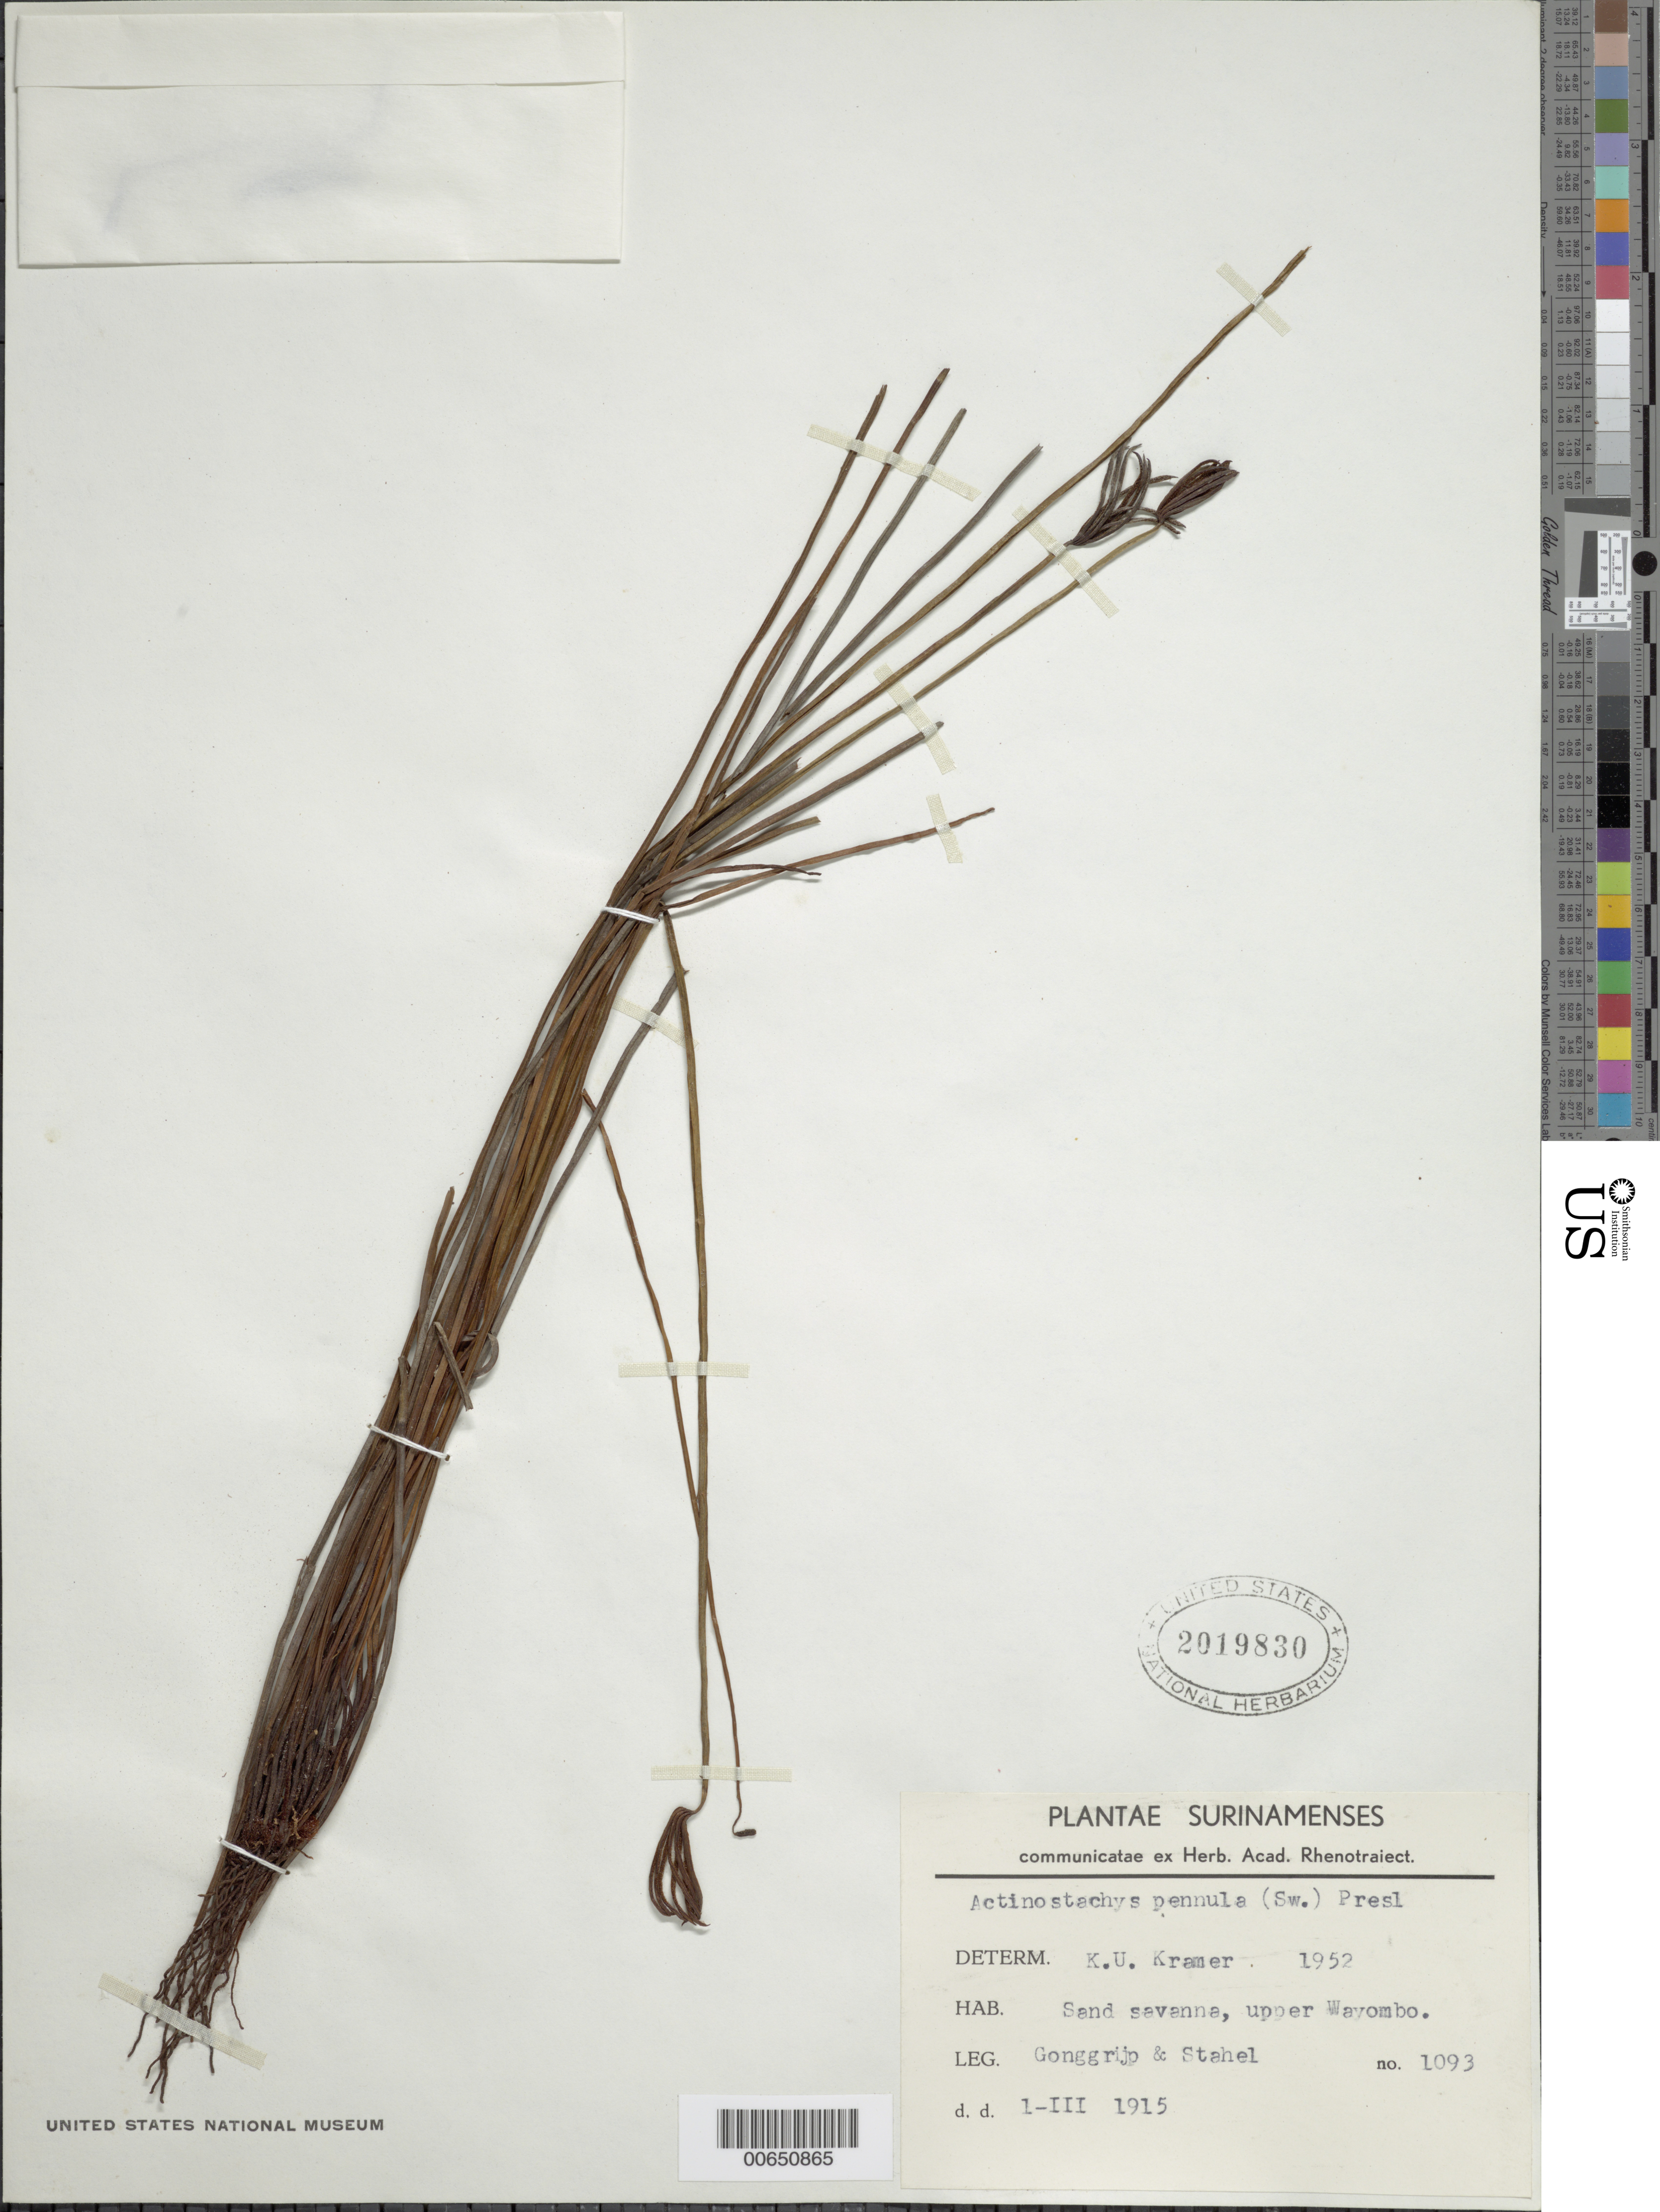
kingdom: Plantae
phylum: Tracheophyta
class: Polypodiopsida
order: Schizaeales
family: Schizaeaceae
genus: Actinostachys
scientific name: Actinostachys pennula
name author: (Sw.) Hook.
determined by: Kramer, K. U.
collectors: J. Gonggrijp & G. Stahel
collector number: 1093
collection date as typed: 1-Mar-15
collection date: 1915-03-01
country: Suriname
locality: Upper Wayombo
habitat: Sand savanna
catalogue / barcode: US 2019830